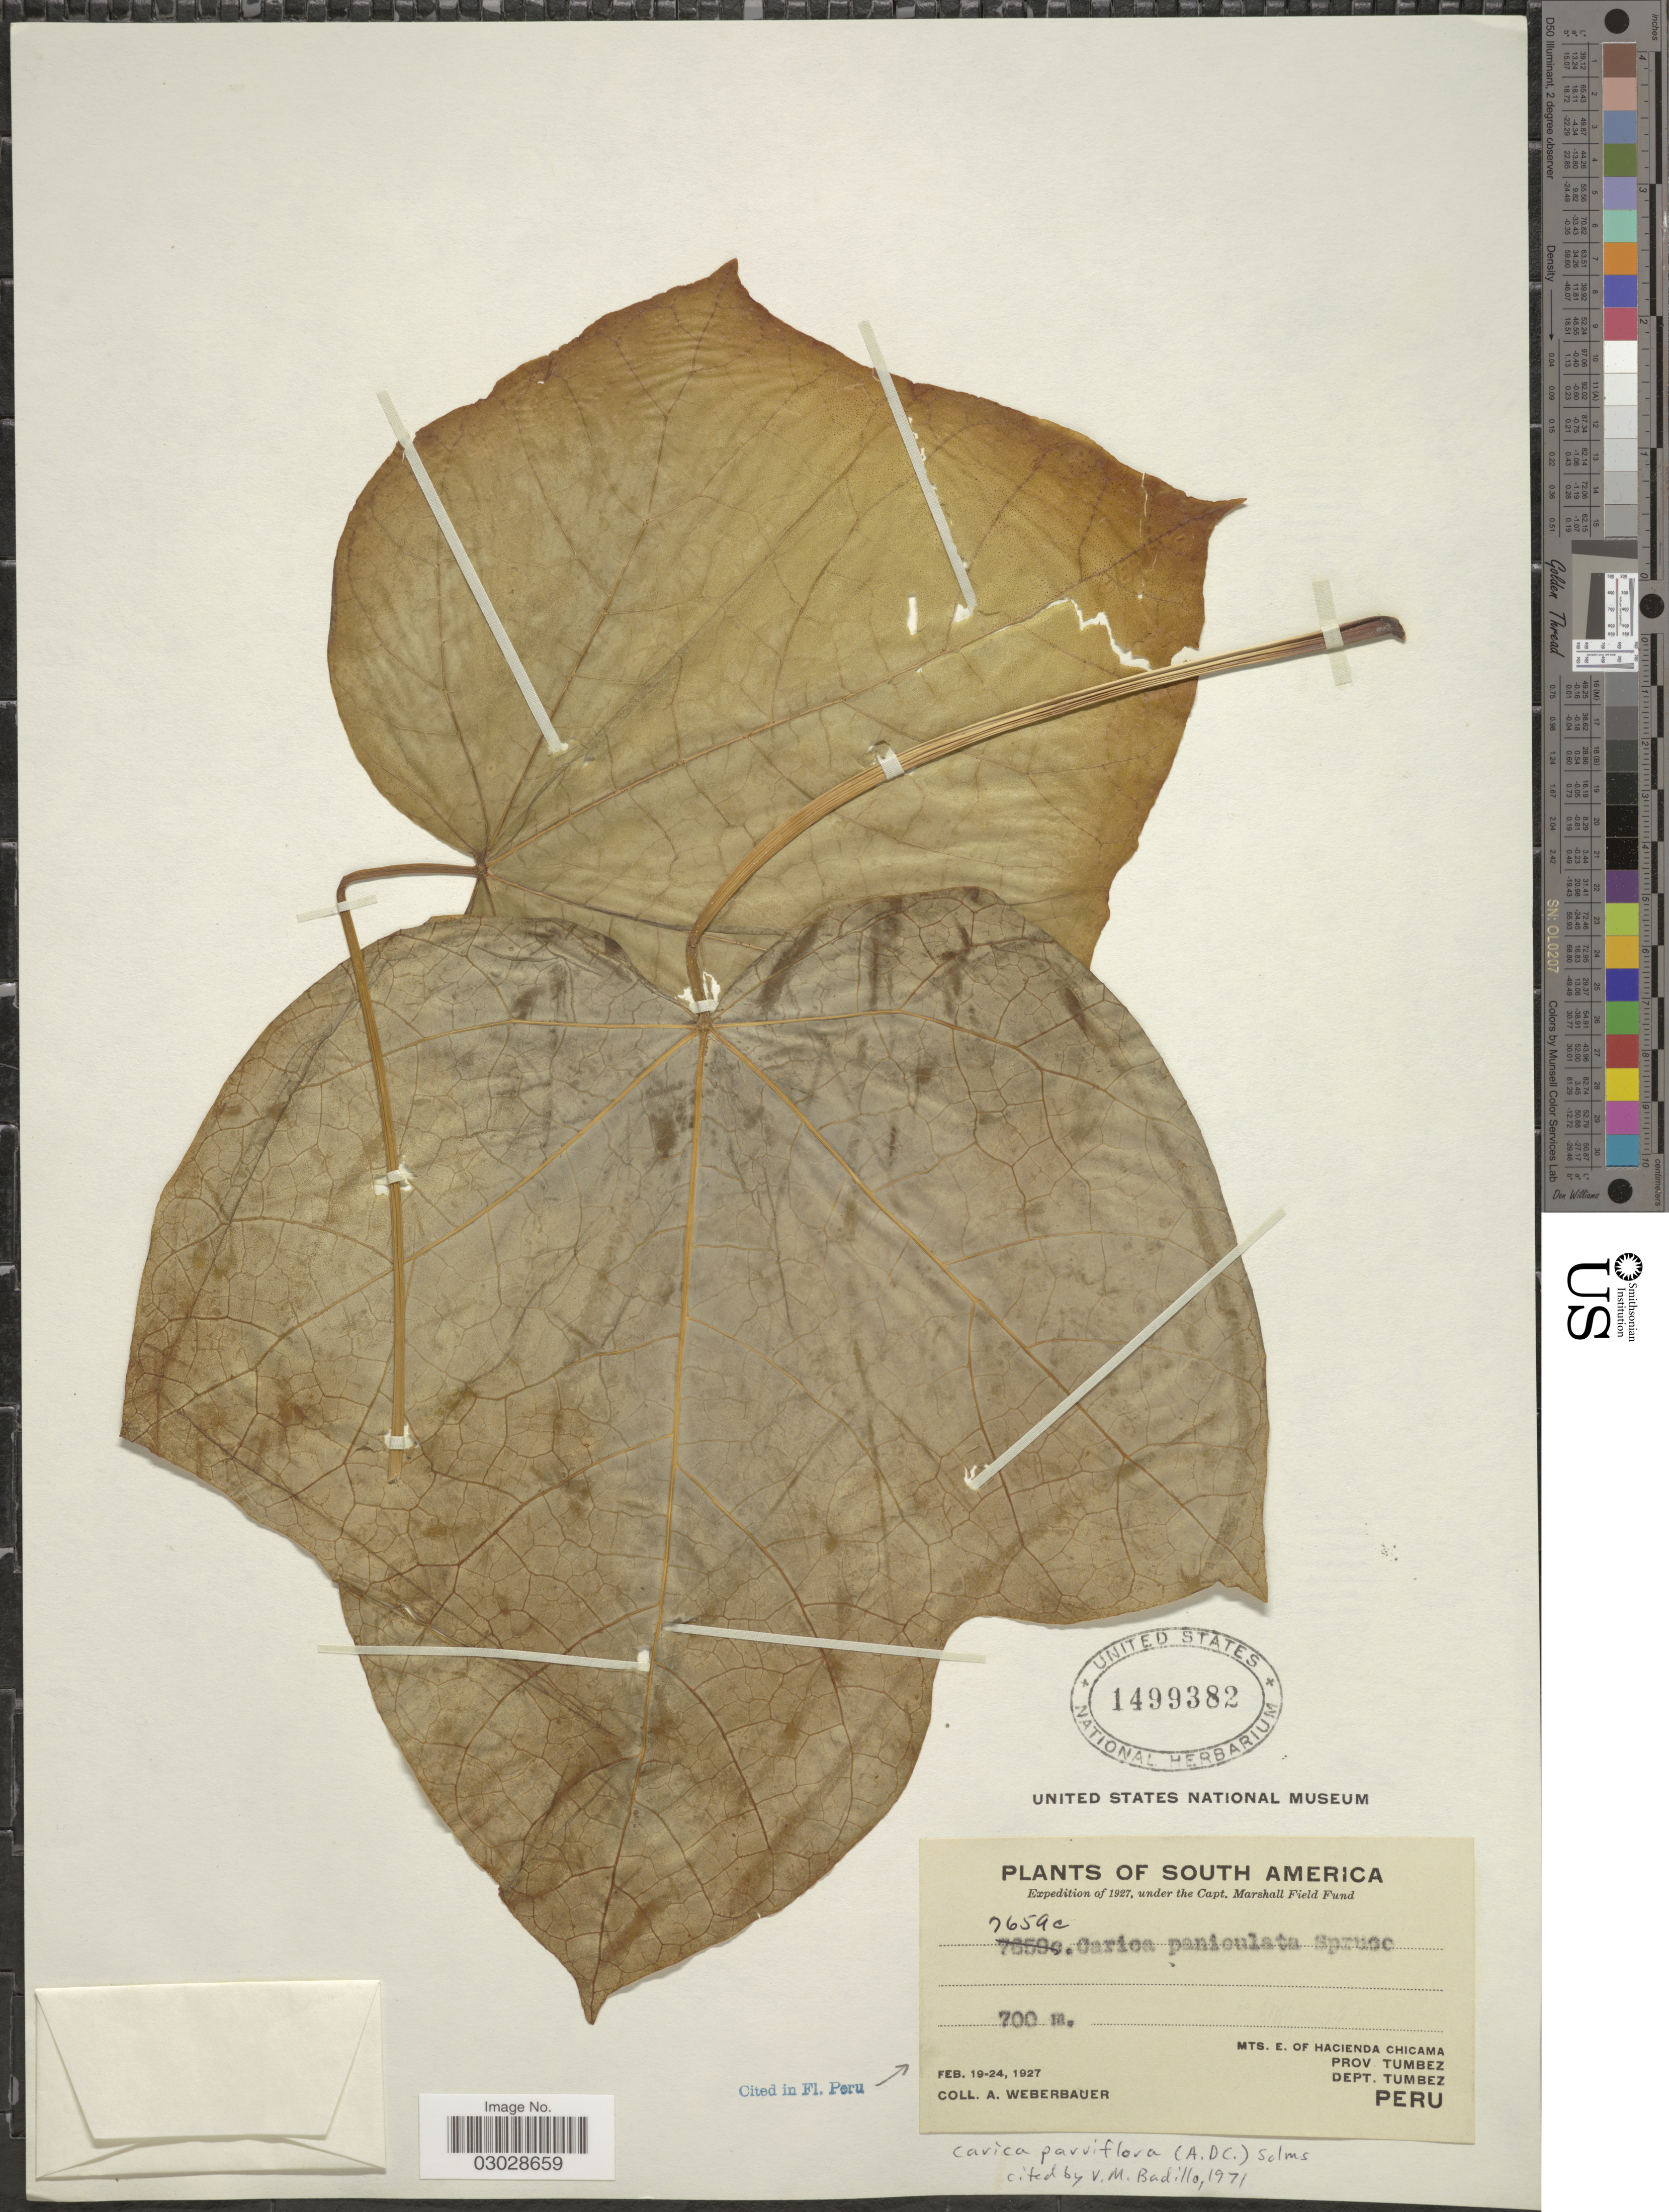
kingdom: Plantae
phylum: Tracheophyta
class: Magnoliopsida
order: Brassicales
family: Caricaceae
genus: Vasconcellea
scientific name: Vasconcellea parviflora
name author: A. DC.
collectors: A. Weberbauer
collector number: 7659c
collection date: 1927-02-19/1927-02-24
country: Peru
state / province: Tumbes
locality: Mts. E. of Hacienda Chicama, Prov. Tumbez, Dept. Tumbez.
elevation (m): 700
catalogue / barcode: US 1499382